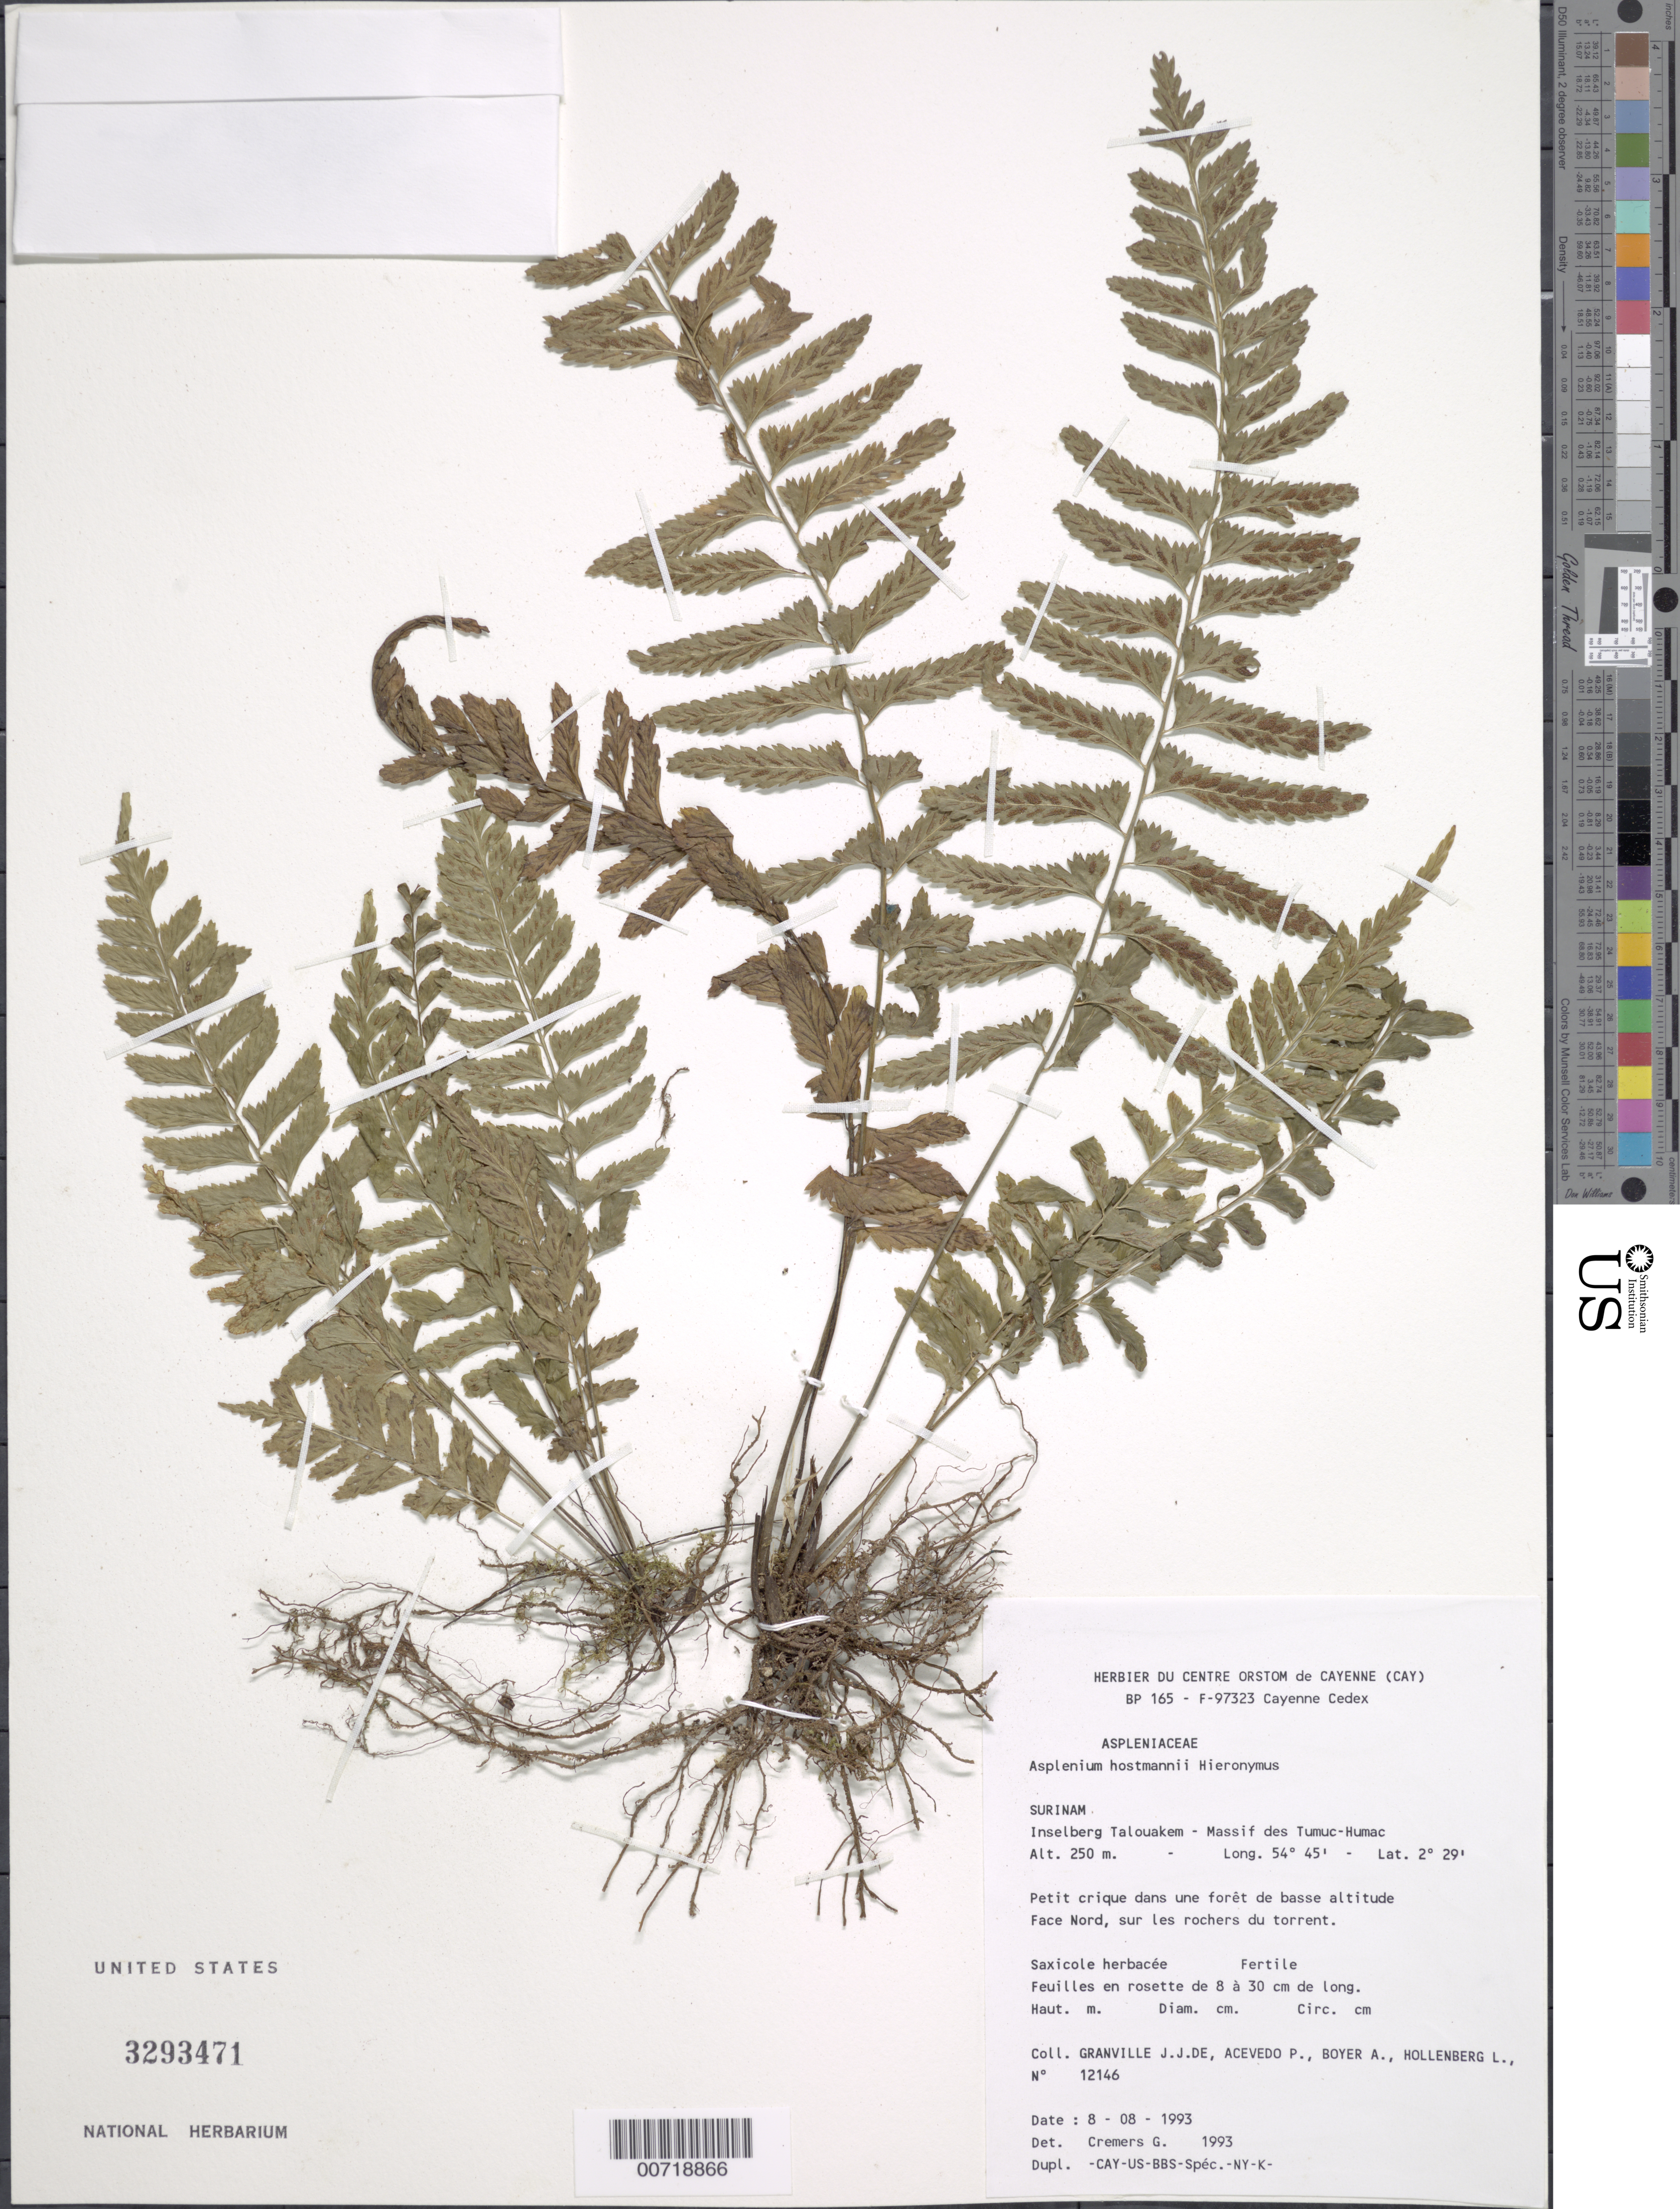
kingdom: Plantae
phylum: Tracheophyta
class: Polypodiopsida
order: Polypodiales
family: Aspleniaceae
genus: Asplenium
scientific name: Asplenium hostmannii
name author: Hieron.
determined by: Cremers, Georges A.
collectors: J.-J. de Granville, P. Acevedo-Rodr., A. Boyer & L. Hollenberg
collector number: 12146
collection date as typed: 8-Aug-93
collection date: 1993-08-08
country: Suriname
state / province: Sipaliwini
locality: Inselberg Talouakem, Massif des Tumuc-Humac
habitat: Small creek in low forest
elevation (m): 250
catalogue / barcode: US 3293471